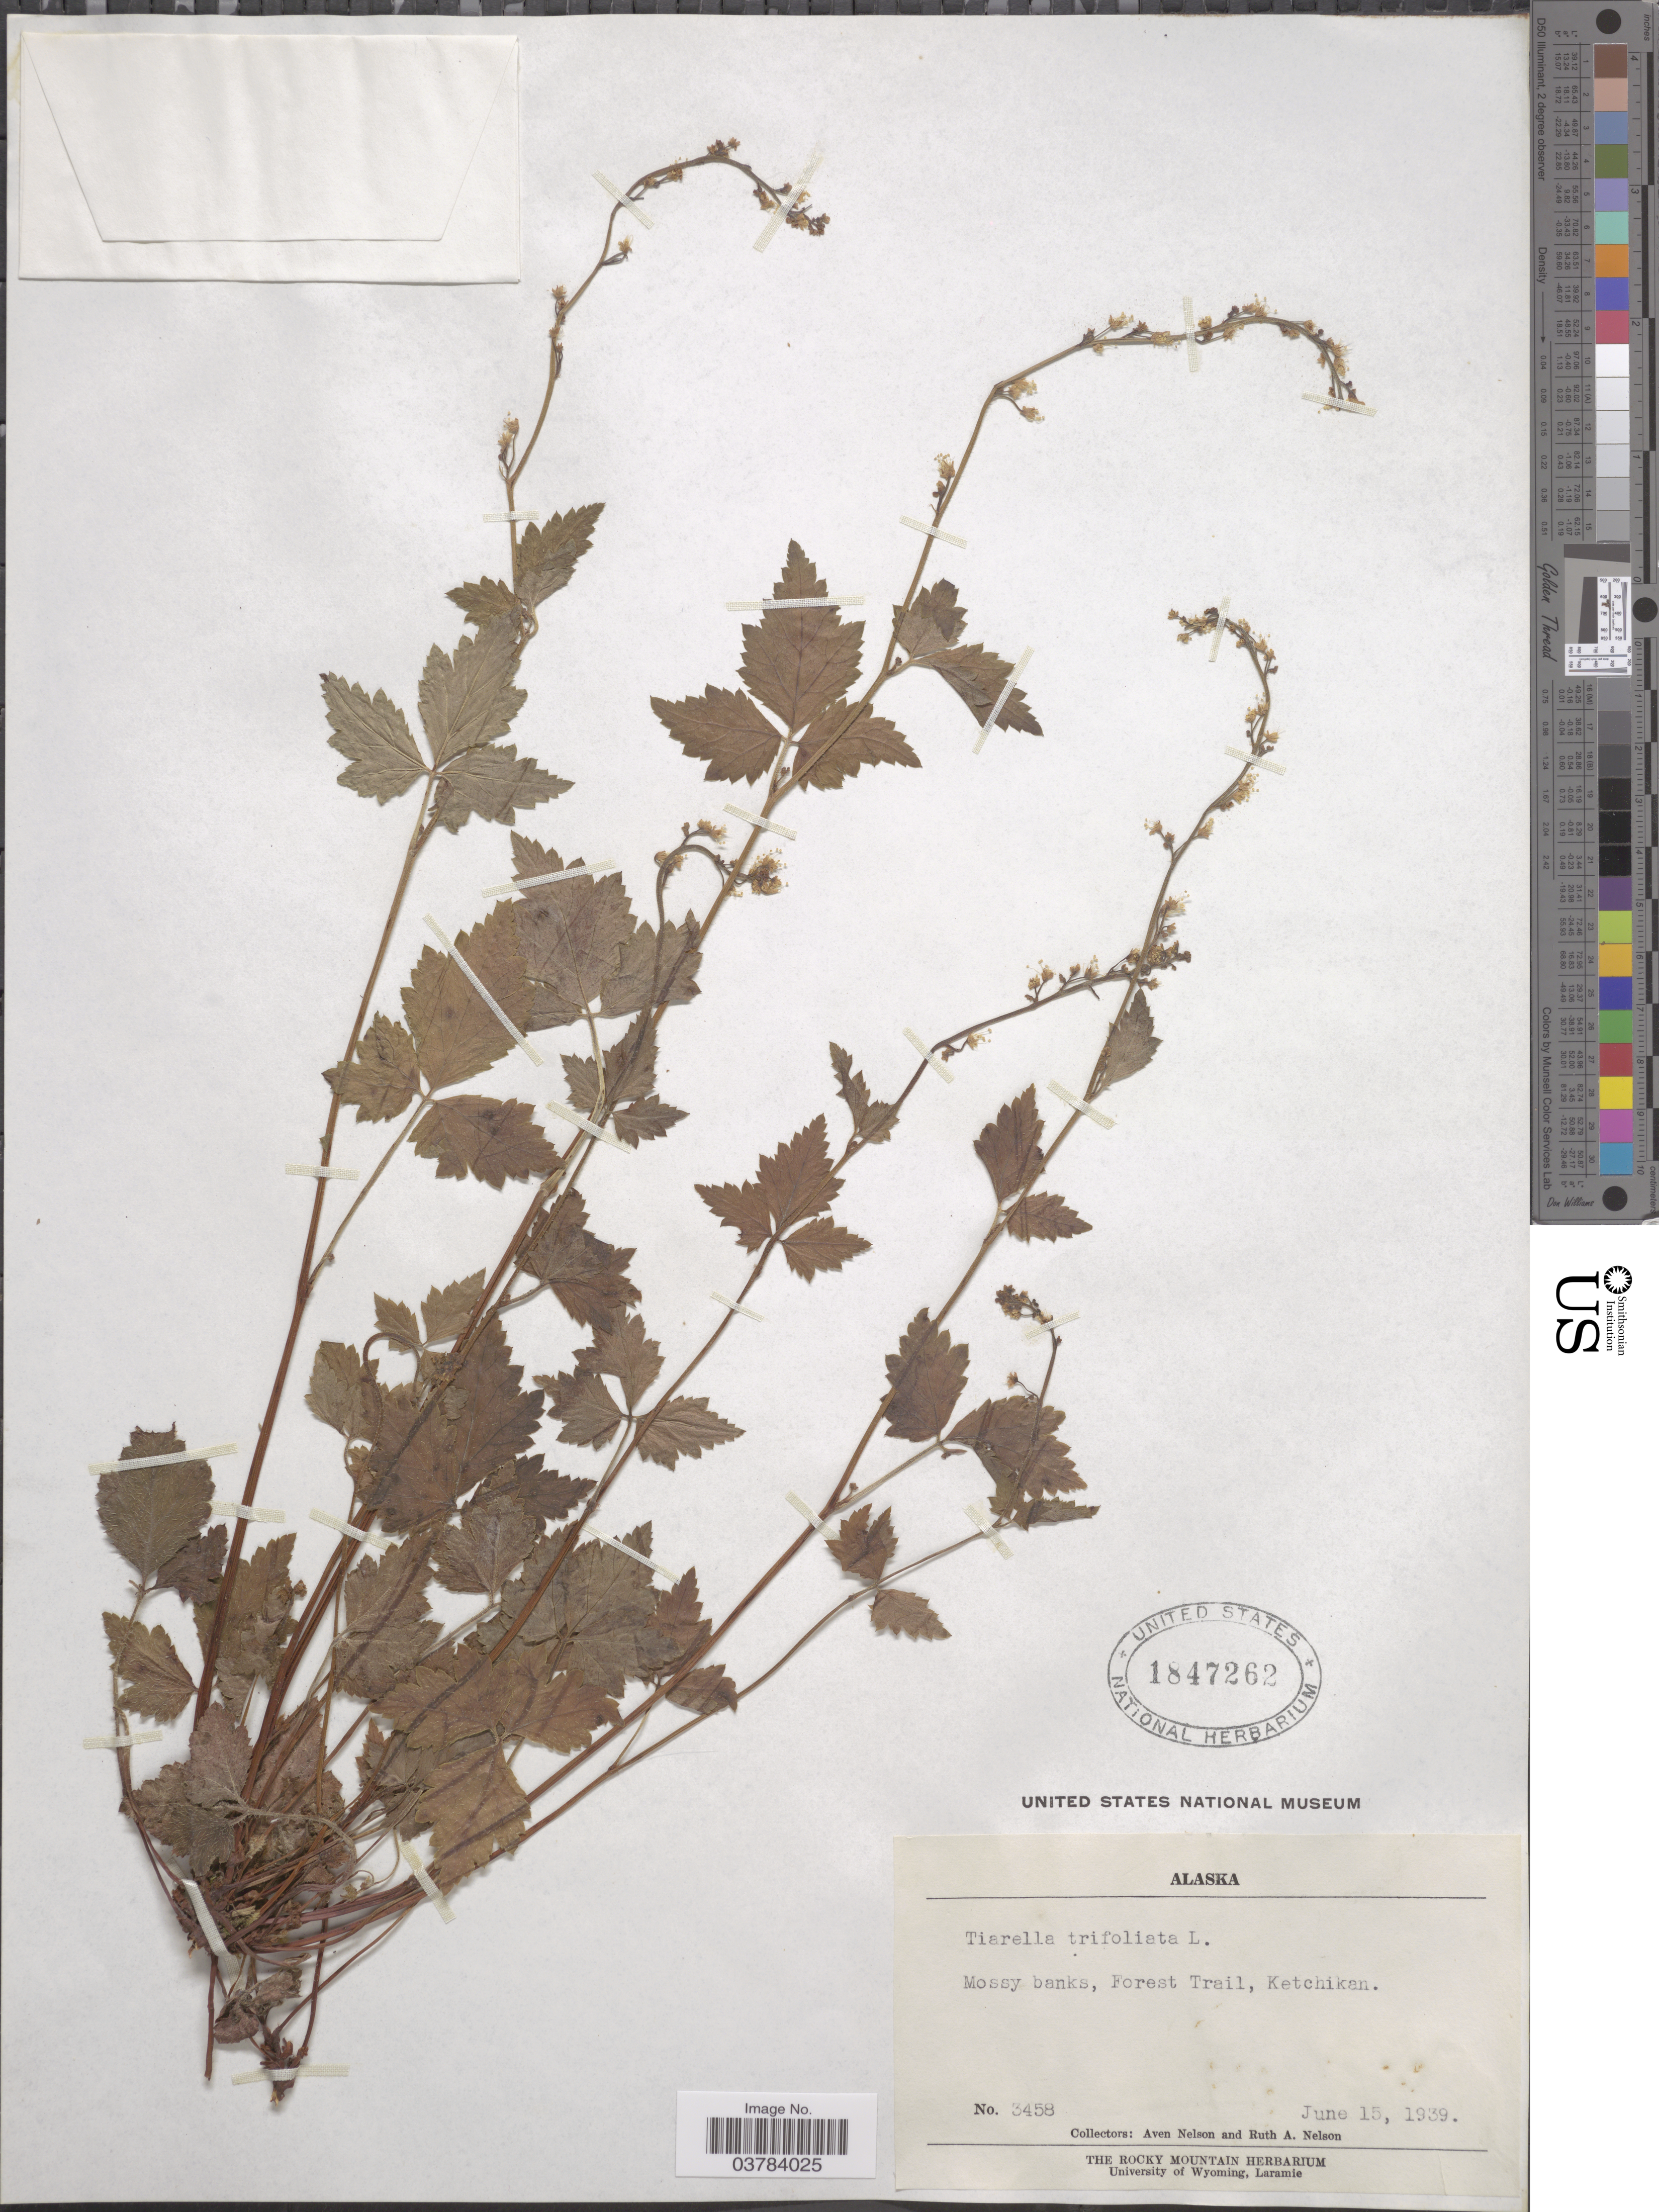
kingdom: Plantae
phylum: Tracheophyta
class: Magnoliopsida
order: Saxifragales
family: Saxifragaceae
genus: Tiarella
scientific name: Tiarella trifoliata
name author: L.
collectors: A. Nelson & R. A. Nelson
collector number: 3458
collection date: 1939-06-15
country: United States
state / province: Alaska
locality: Mossy banks, Forst Trail, Ketchikan.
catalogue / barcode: US 1847262